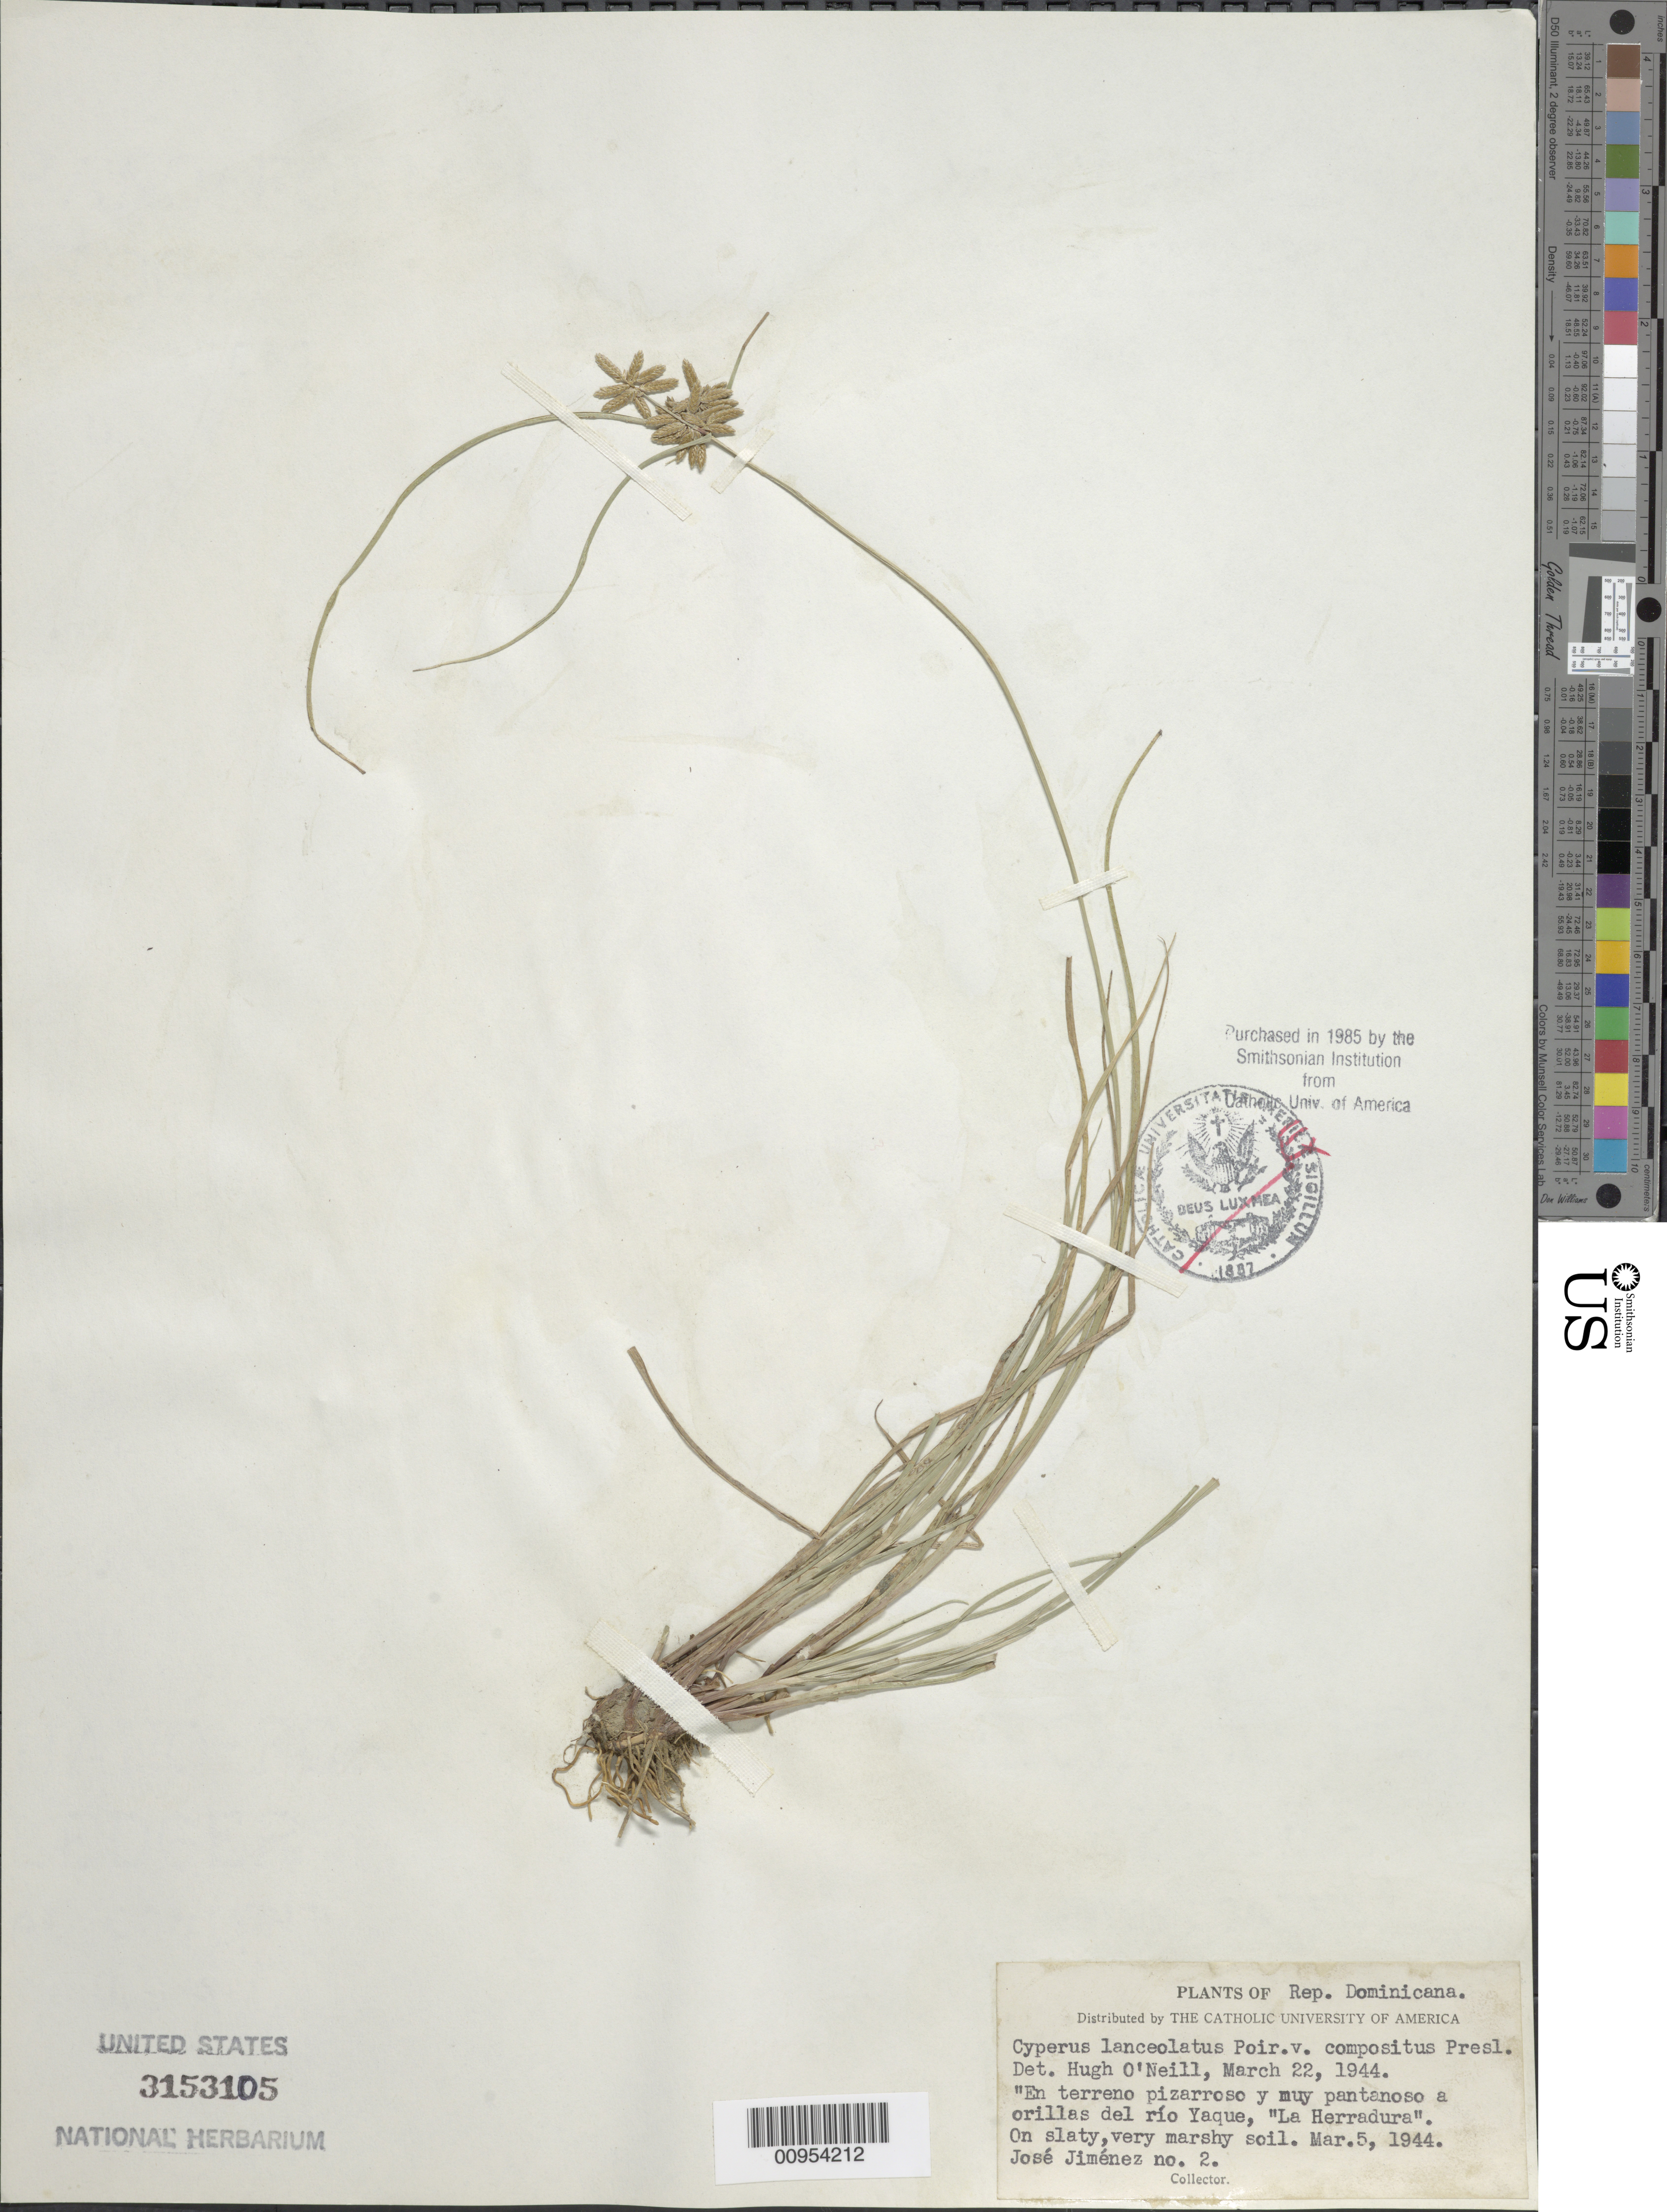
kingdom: Plantae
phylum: Tracheophyta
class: Liliopsida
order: Poales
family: Cyperaceae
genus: Cyperus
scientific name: Cyperus lanceolatus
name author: Poir.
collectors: J. J. Jiménez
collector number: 2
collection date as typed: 05 Mar 1944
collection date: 1944-03-05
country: Dominican Republic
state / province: Santiago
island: Hispaniola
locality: A orillas del Río Yaque, El Herradura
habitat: A orillas del río, en terreno pizarroso y muy pantanoso (on slaty, very marshy soil)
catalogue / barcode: US 3153105